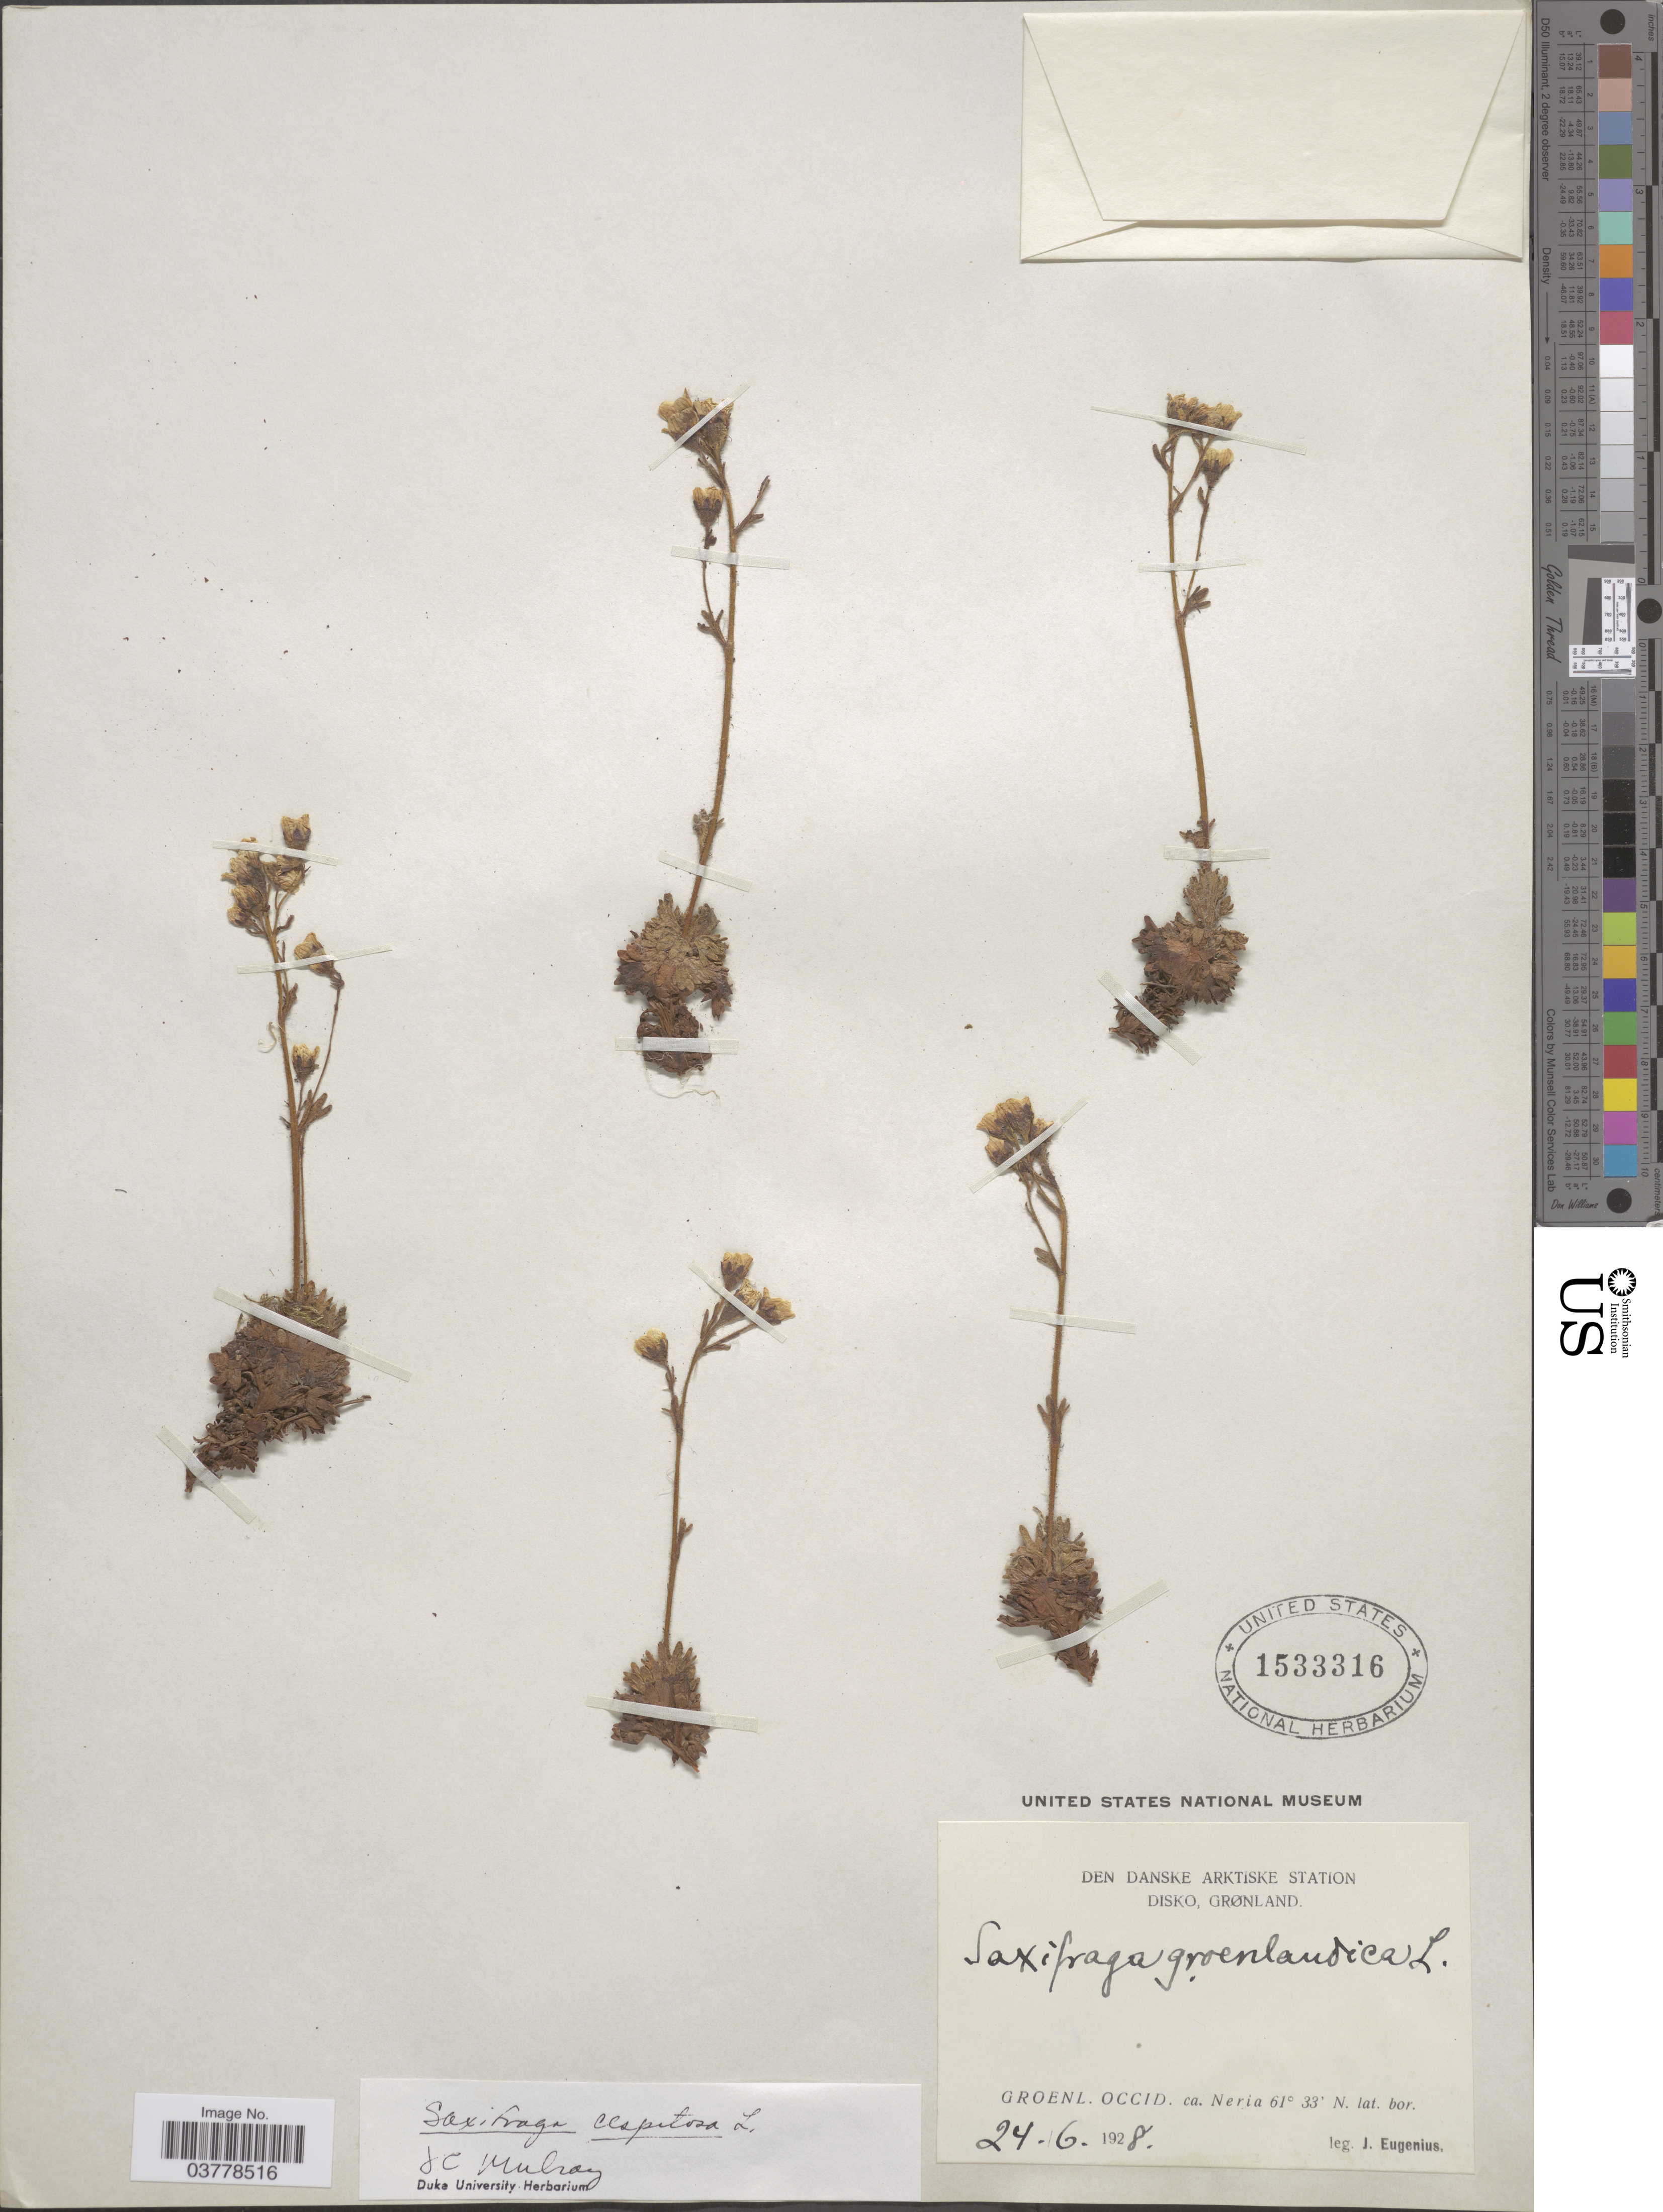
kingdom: Plantae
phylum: Tracheophyta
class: Magnoliopsida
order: Saxifragales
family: Saxifragaceae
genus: Saxifraga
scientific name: Saxifraga caespitosa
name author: L.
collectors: J. Eugenius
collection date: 1928-06-24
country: Greenland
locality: Den Danske Arktiske Station. Disko. Groenl. Occid. ca. Neria.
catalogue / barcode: US 1533316